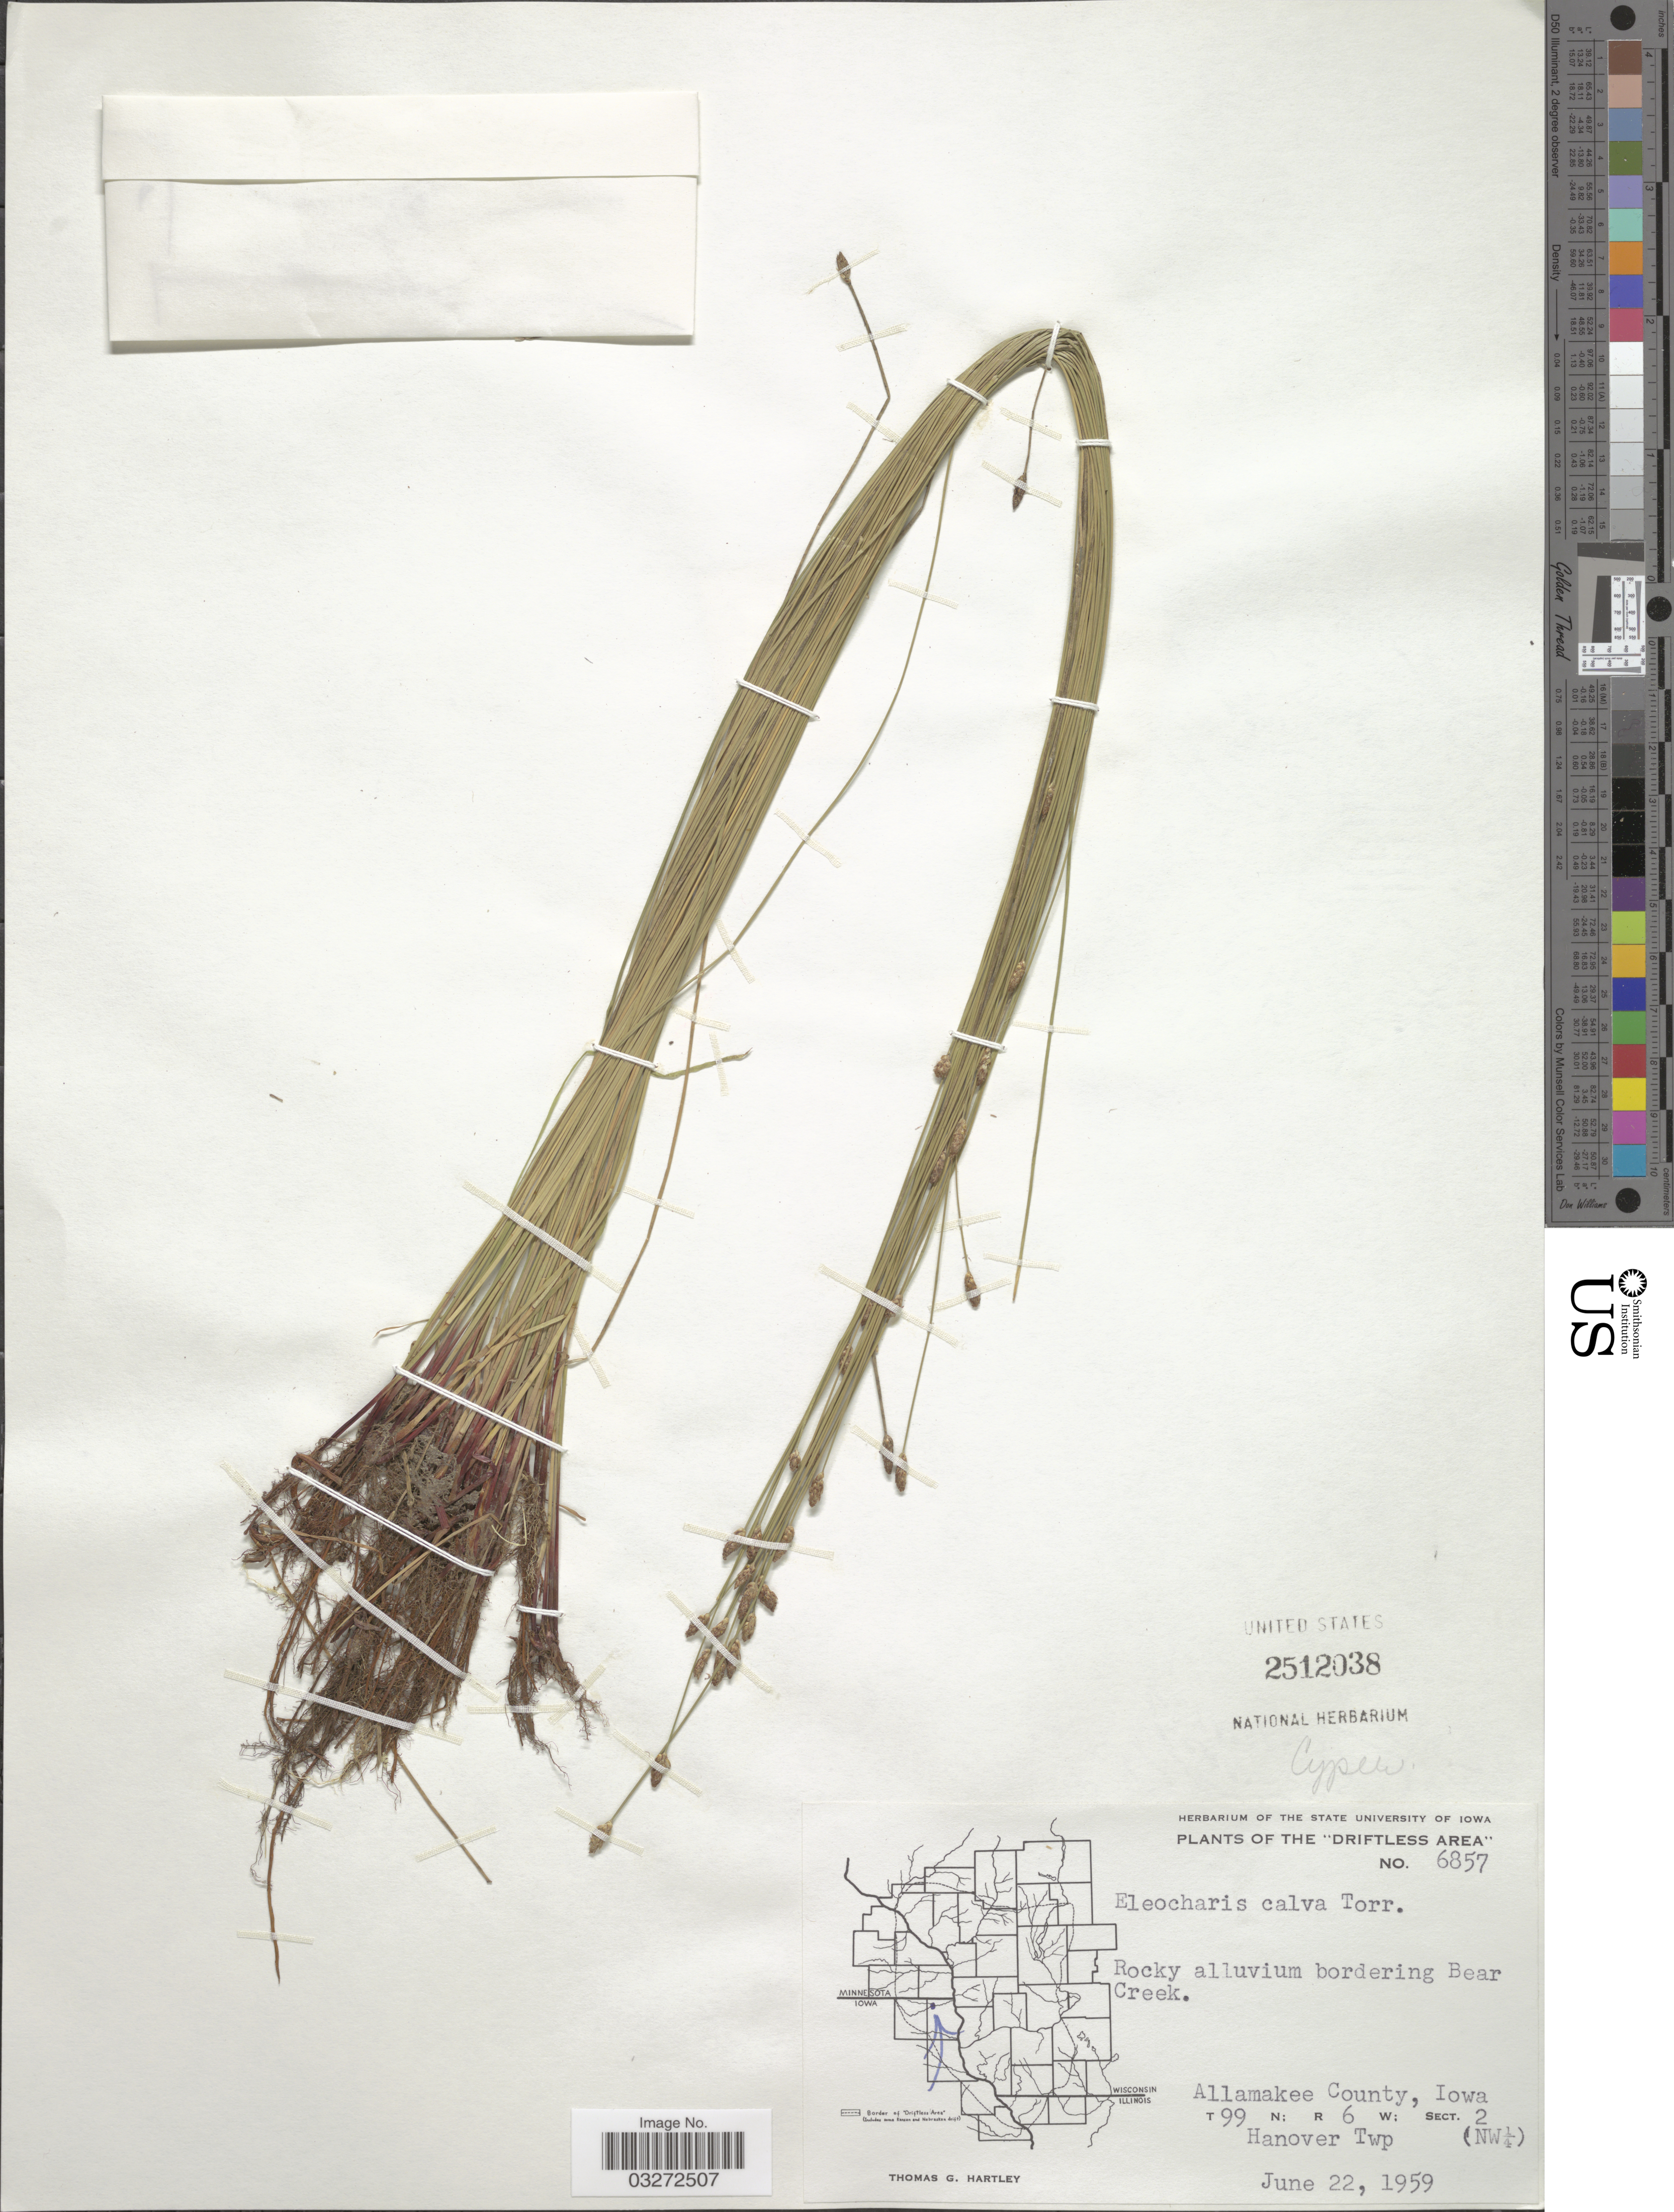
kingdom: Plantae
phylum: Tracheophyta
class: Liliopsida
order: Poales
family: Cyperaceae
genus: Eleocharis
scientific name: Eleocharis erythropoda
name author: Steud.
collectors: T. G. Hartley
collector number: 6857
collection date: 1959-06-22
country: United States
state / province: Iowa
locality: The "Driftless Area". Rocky alluvium bordering Bear Creek. Allamakee County, Iowa. T99N; R6W; Sect. 2. Hanover Twp. (NW ¼).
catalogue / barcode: US 2512038